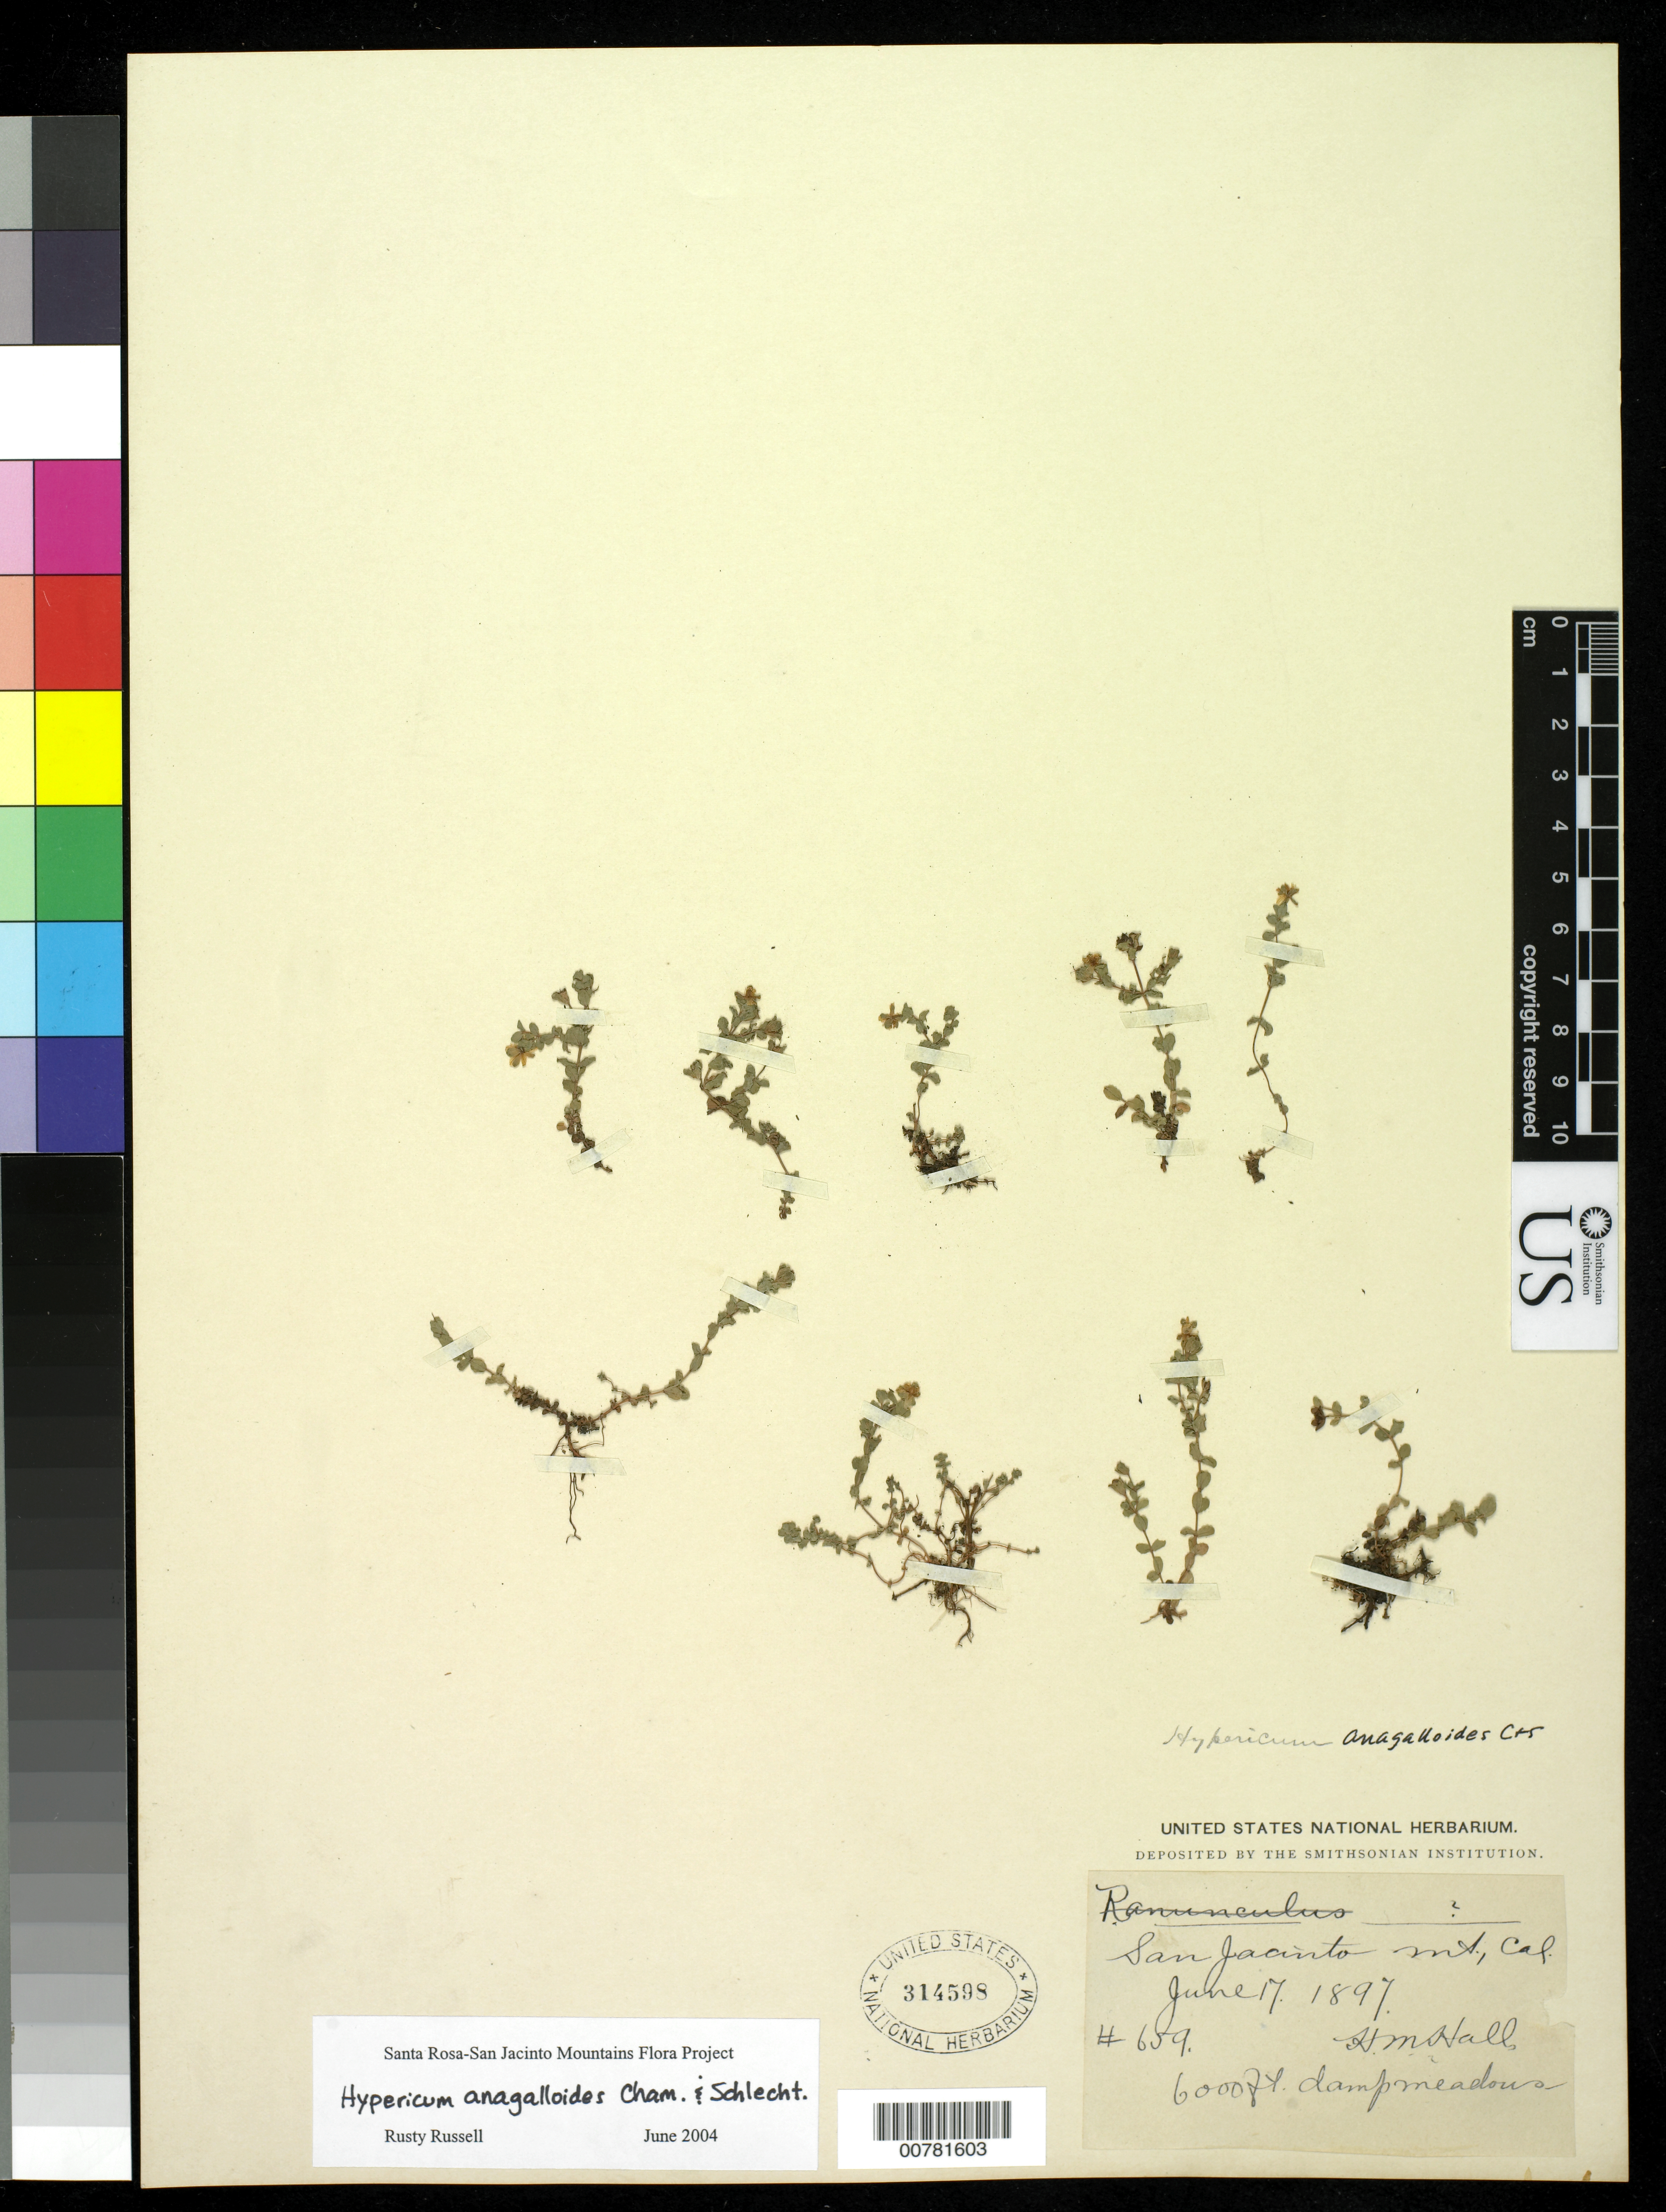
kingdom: Plantae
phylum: Tracheophyta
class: Magnoliopsida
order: Malpighiales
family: Hypericaceae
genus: Hypericum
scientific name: Hypericum anagalloides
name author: Cham. & Schltdl.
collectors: H. M. Hall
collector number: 659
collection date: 1897-06-17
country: United States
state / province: California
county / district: Riverside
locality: San Jacinto mt.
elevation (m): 1829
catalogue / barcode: US 314598